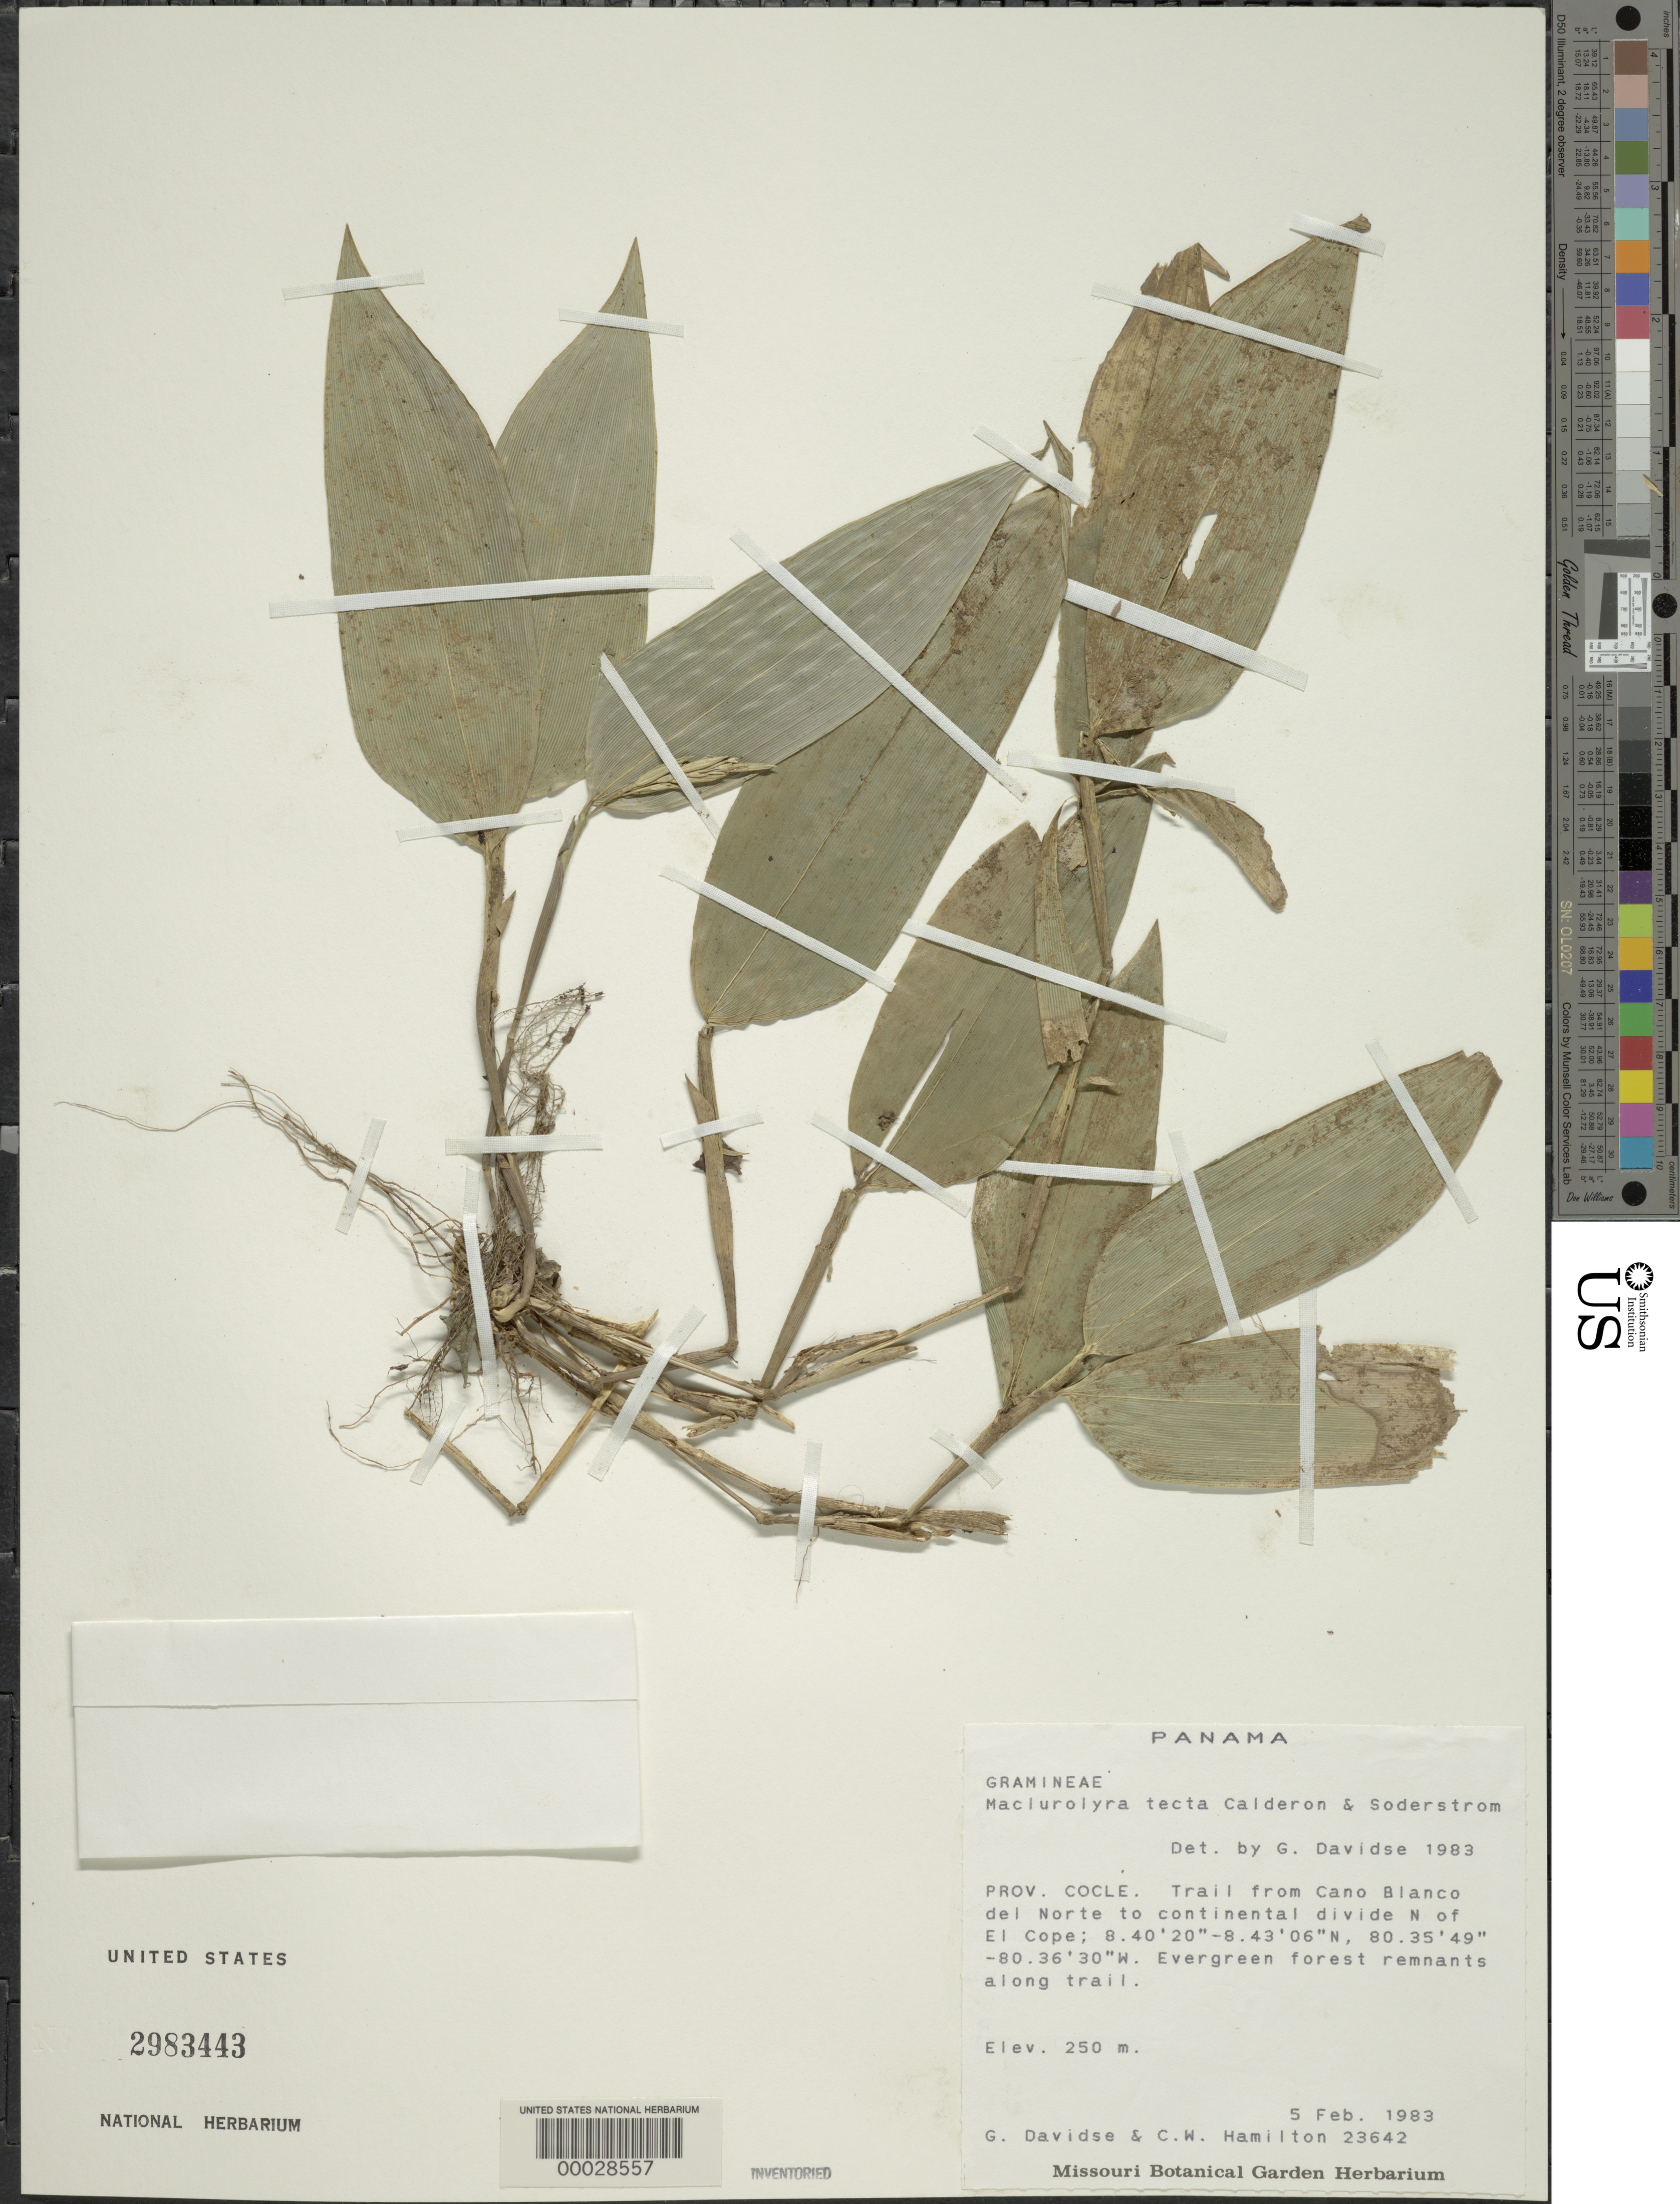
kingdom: Plantae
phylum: Tracheophyta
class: Liliopsida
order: Poales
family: Poaceae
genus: Leptaspis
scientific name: Leptaspis zeylanica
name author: Nees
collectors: G. Davidse & C. W. Hamilton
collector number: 23642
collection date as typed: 05 Feb 1983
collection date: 1983-02-05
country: Panama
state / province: Coclé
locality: Cano Blanco del Norte, El Cope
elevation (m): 250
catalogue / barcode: US 2983443